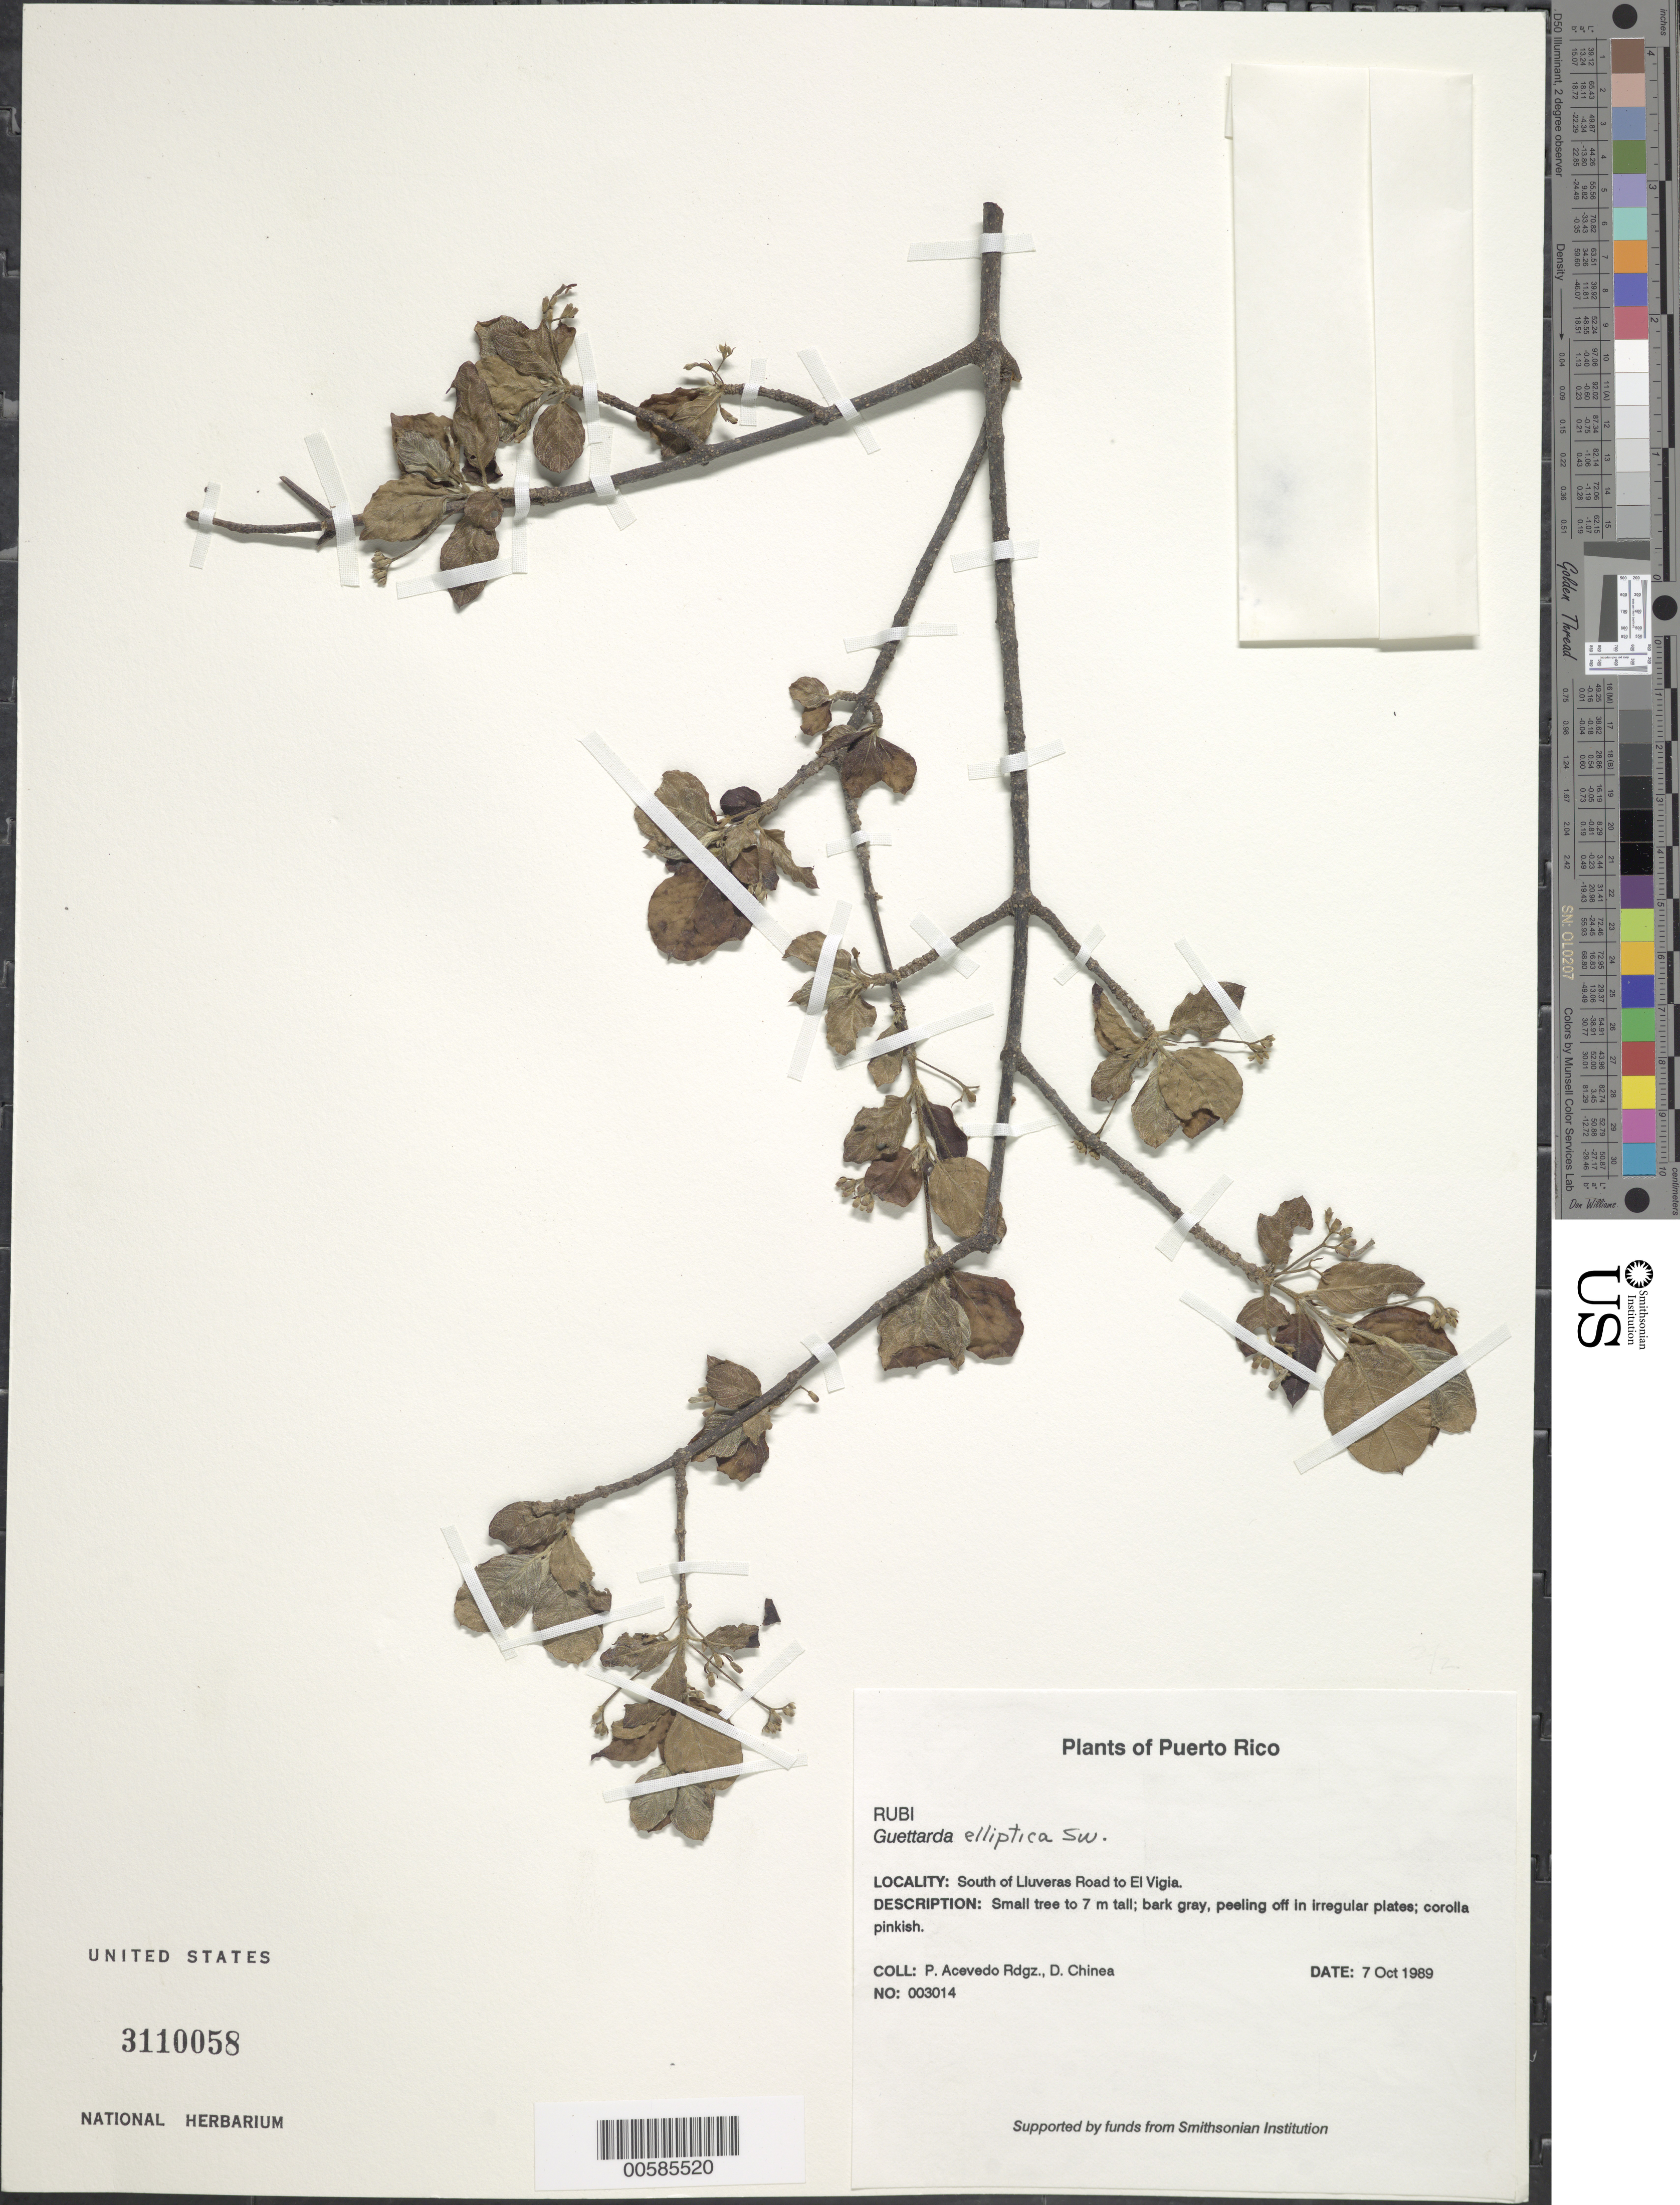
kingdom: Plantae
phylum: Tracheophyta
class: Magnoliopsida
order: Gentianales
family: Rubiaceae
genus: Guettarda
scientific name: Guettarda elliptica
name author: Sw.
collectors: P. Acevedo-Rodr. & D. Chinea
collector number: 3014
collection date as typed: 07 Oct 1989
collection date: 1989-10-07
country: Puerto Rico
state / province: Guánica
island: Puerto Rico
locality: Guánica; Guánica Forest Reserve, south of Lluveras Road to El Vigia.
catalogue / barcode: US 3110058